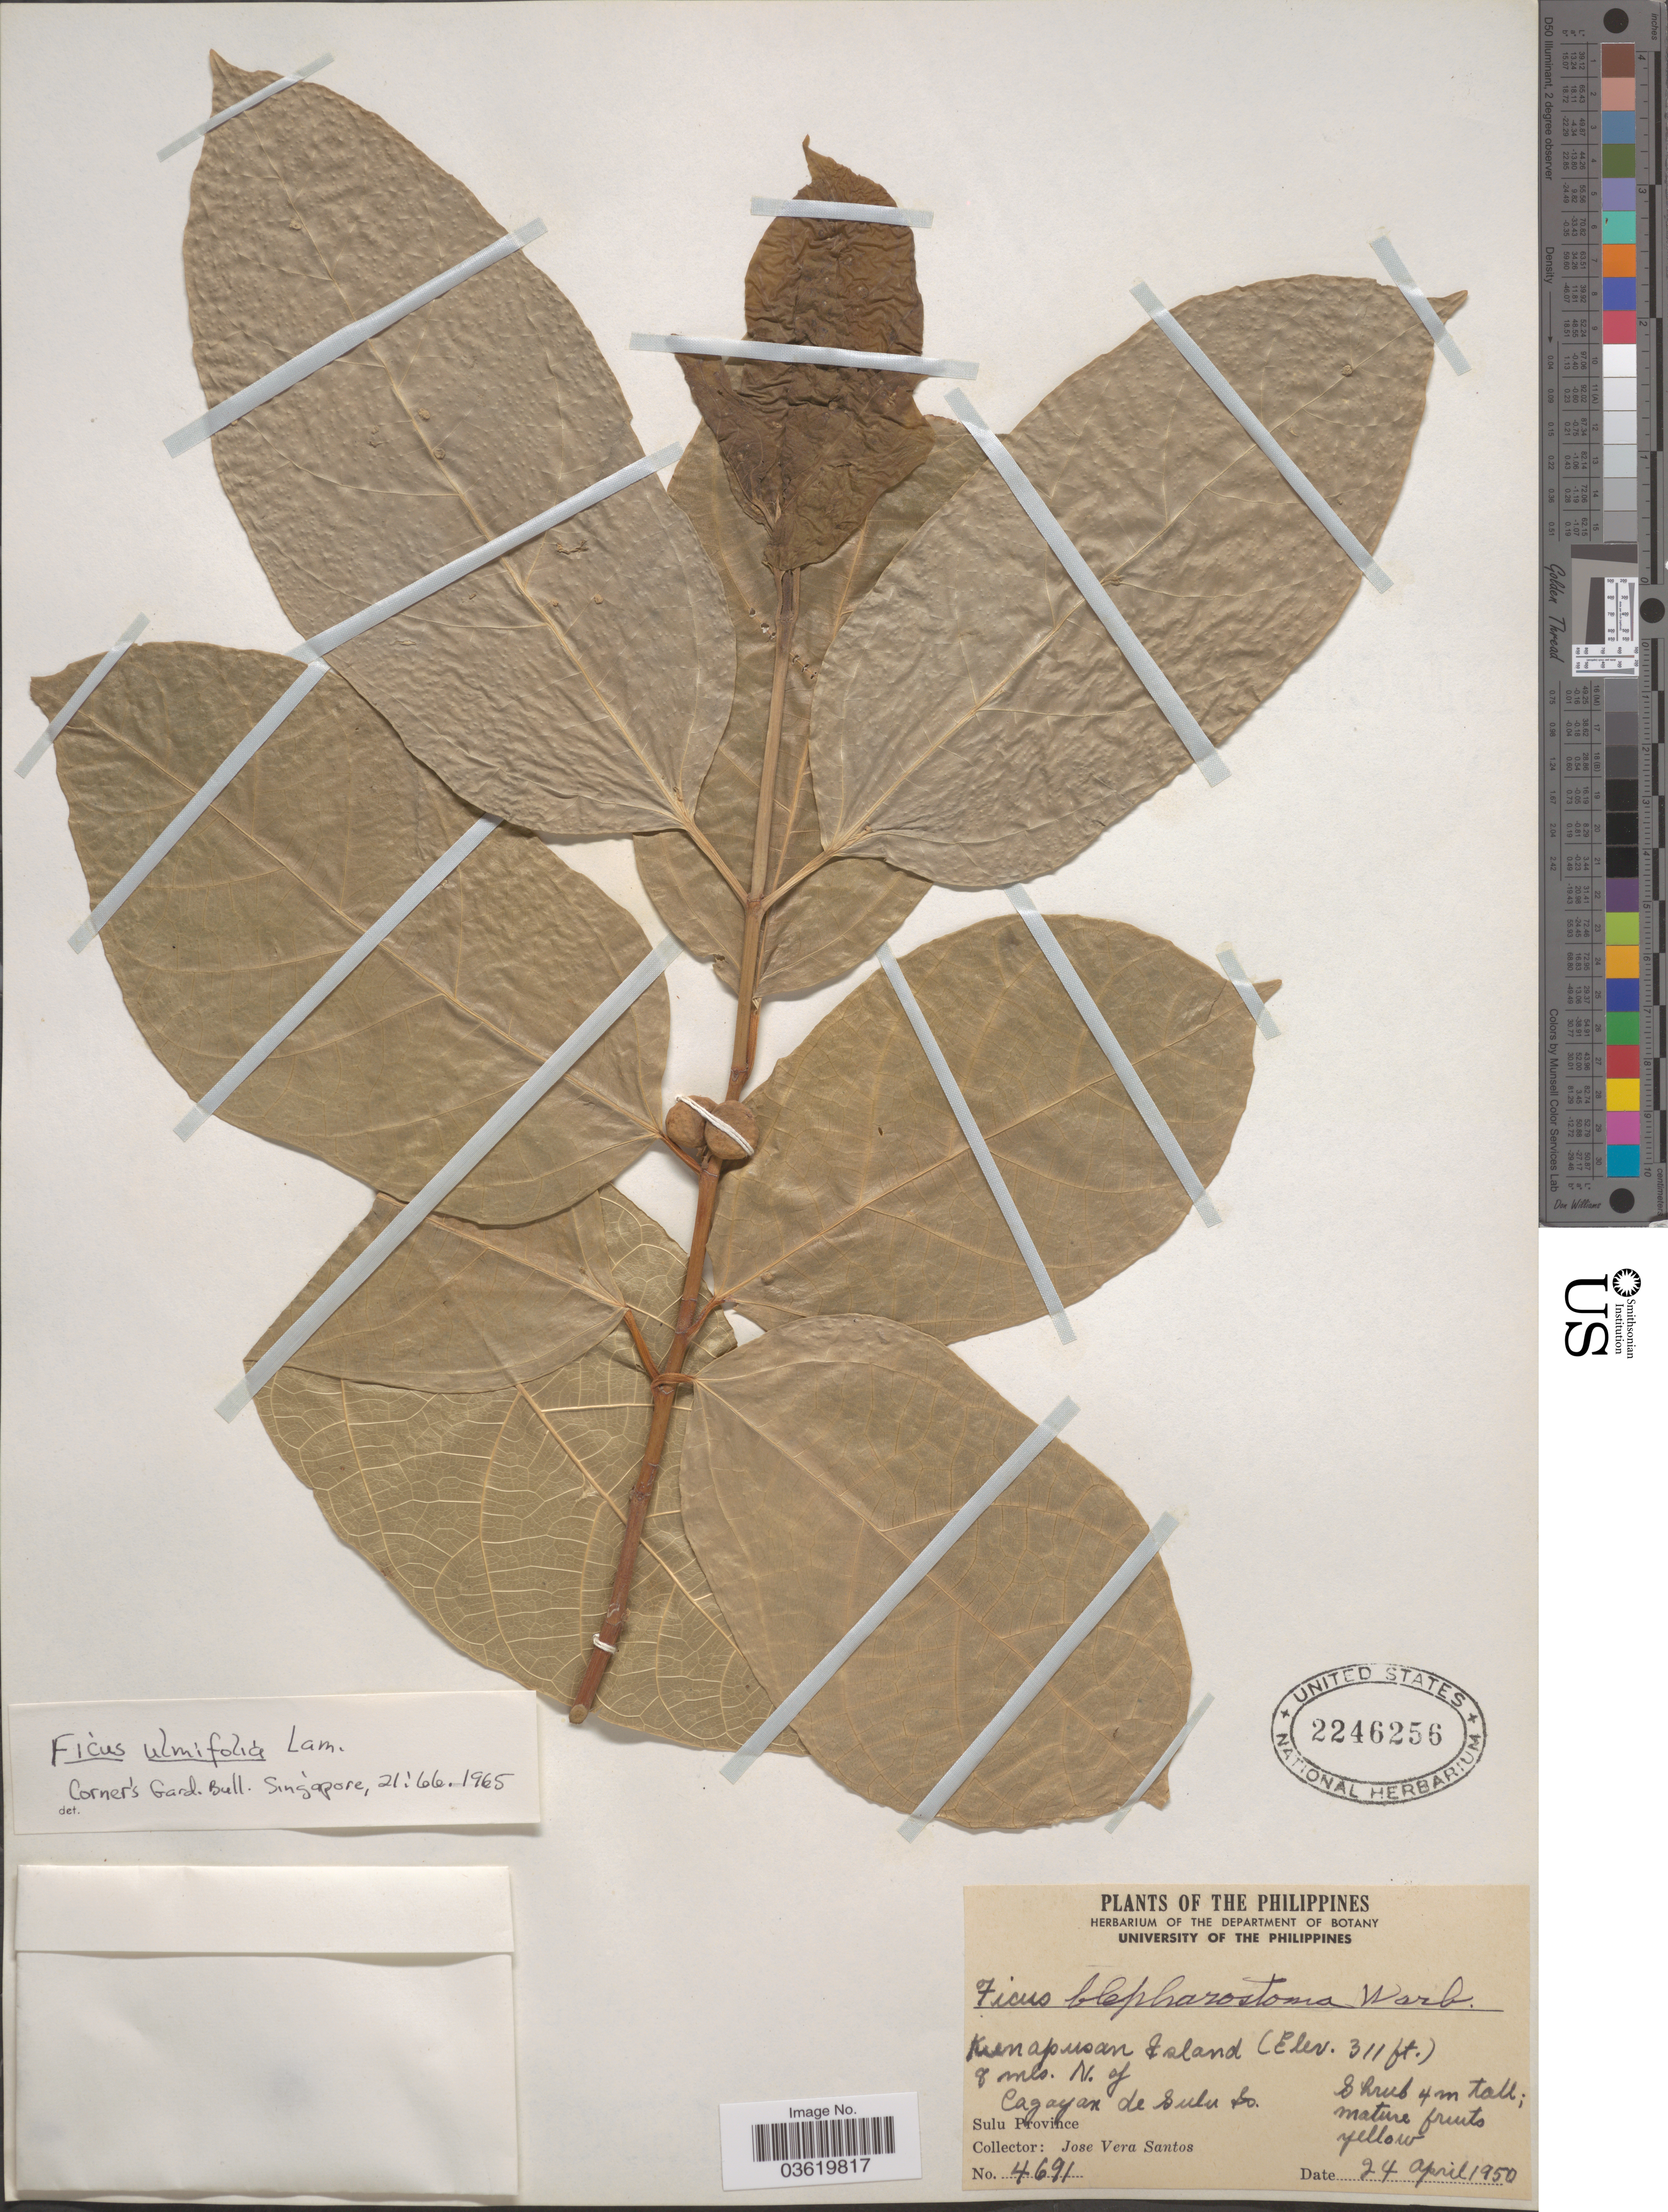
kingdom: Plantae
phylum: Tracheophyta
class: Magnoliopsida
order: Rosales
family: Moraceae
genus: Ficus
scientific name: Ficus ulmifolia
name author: Lam.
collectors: J. Santos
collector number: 4691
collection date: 1950-04-24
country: Philippines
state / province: Muslim Mindanao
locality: Kienapusan* Island. 8 mls. N. of Cagayan de Sulu So*. Sulu Province.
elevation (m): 95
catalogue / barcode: US 2246256